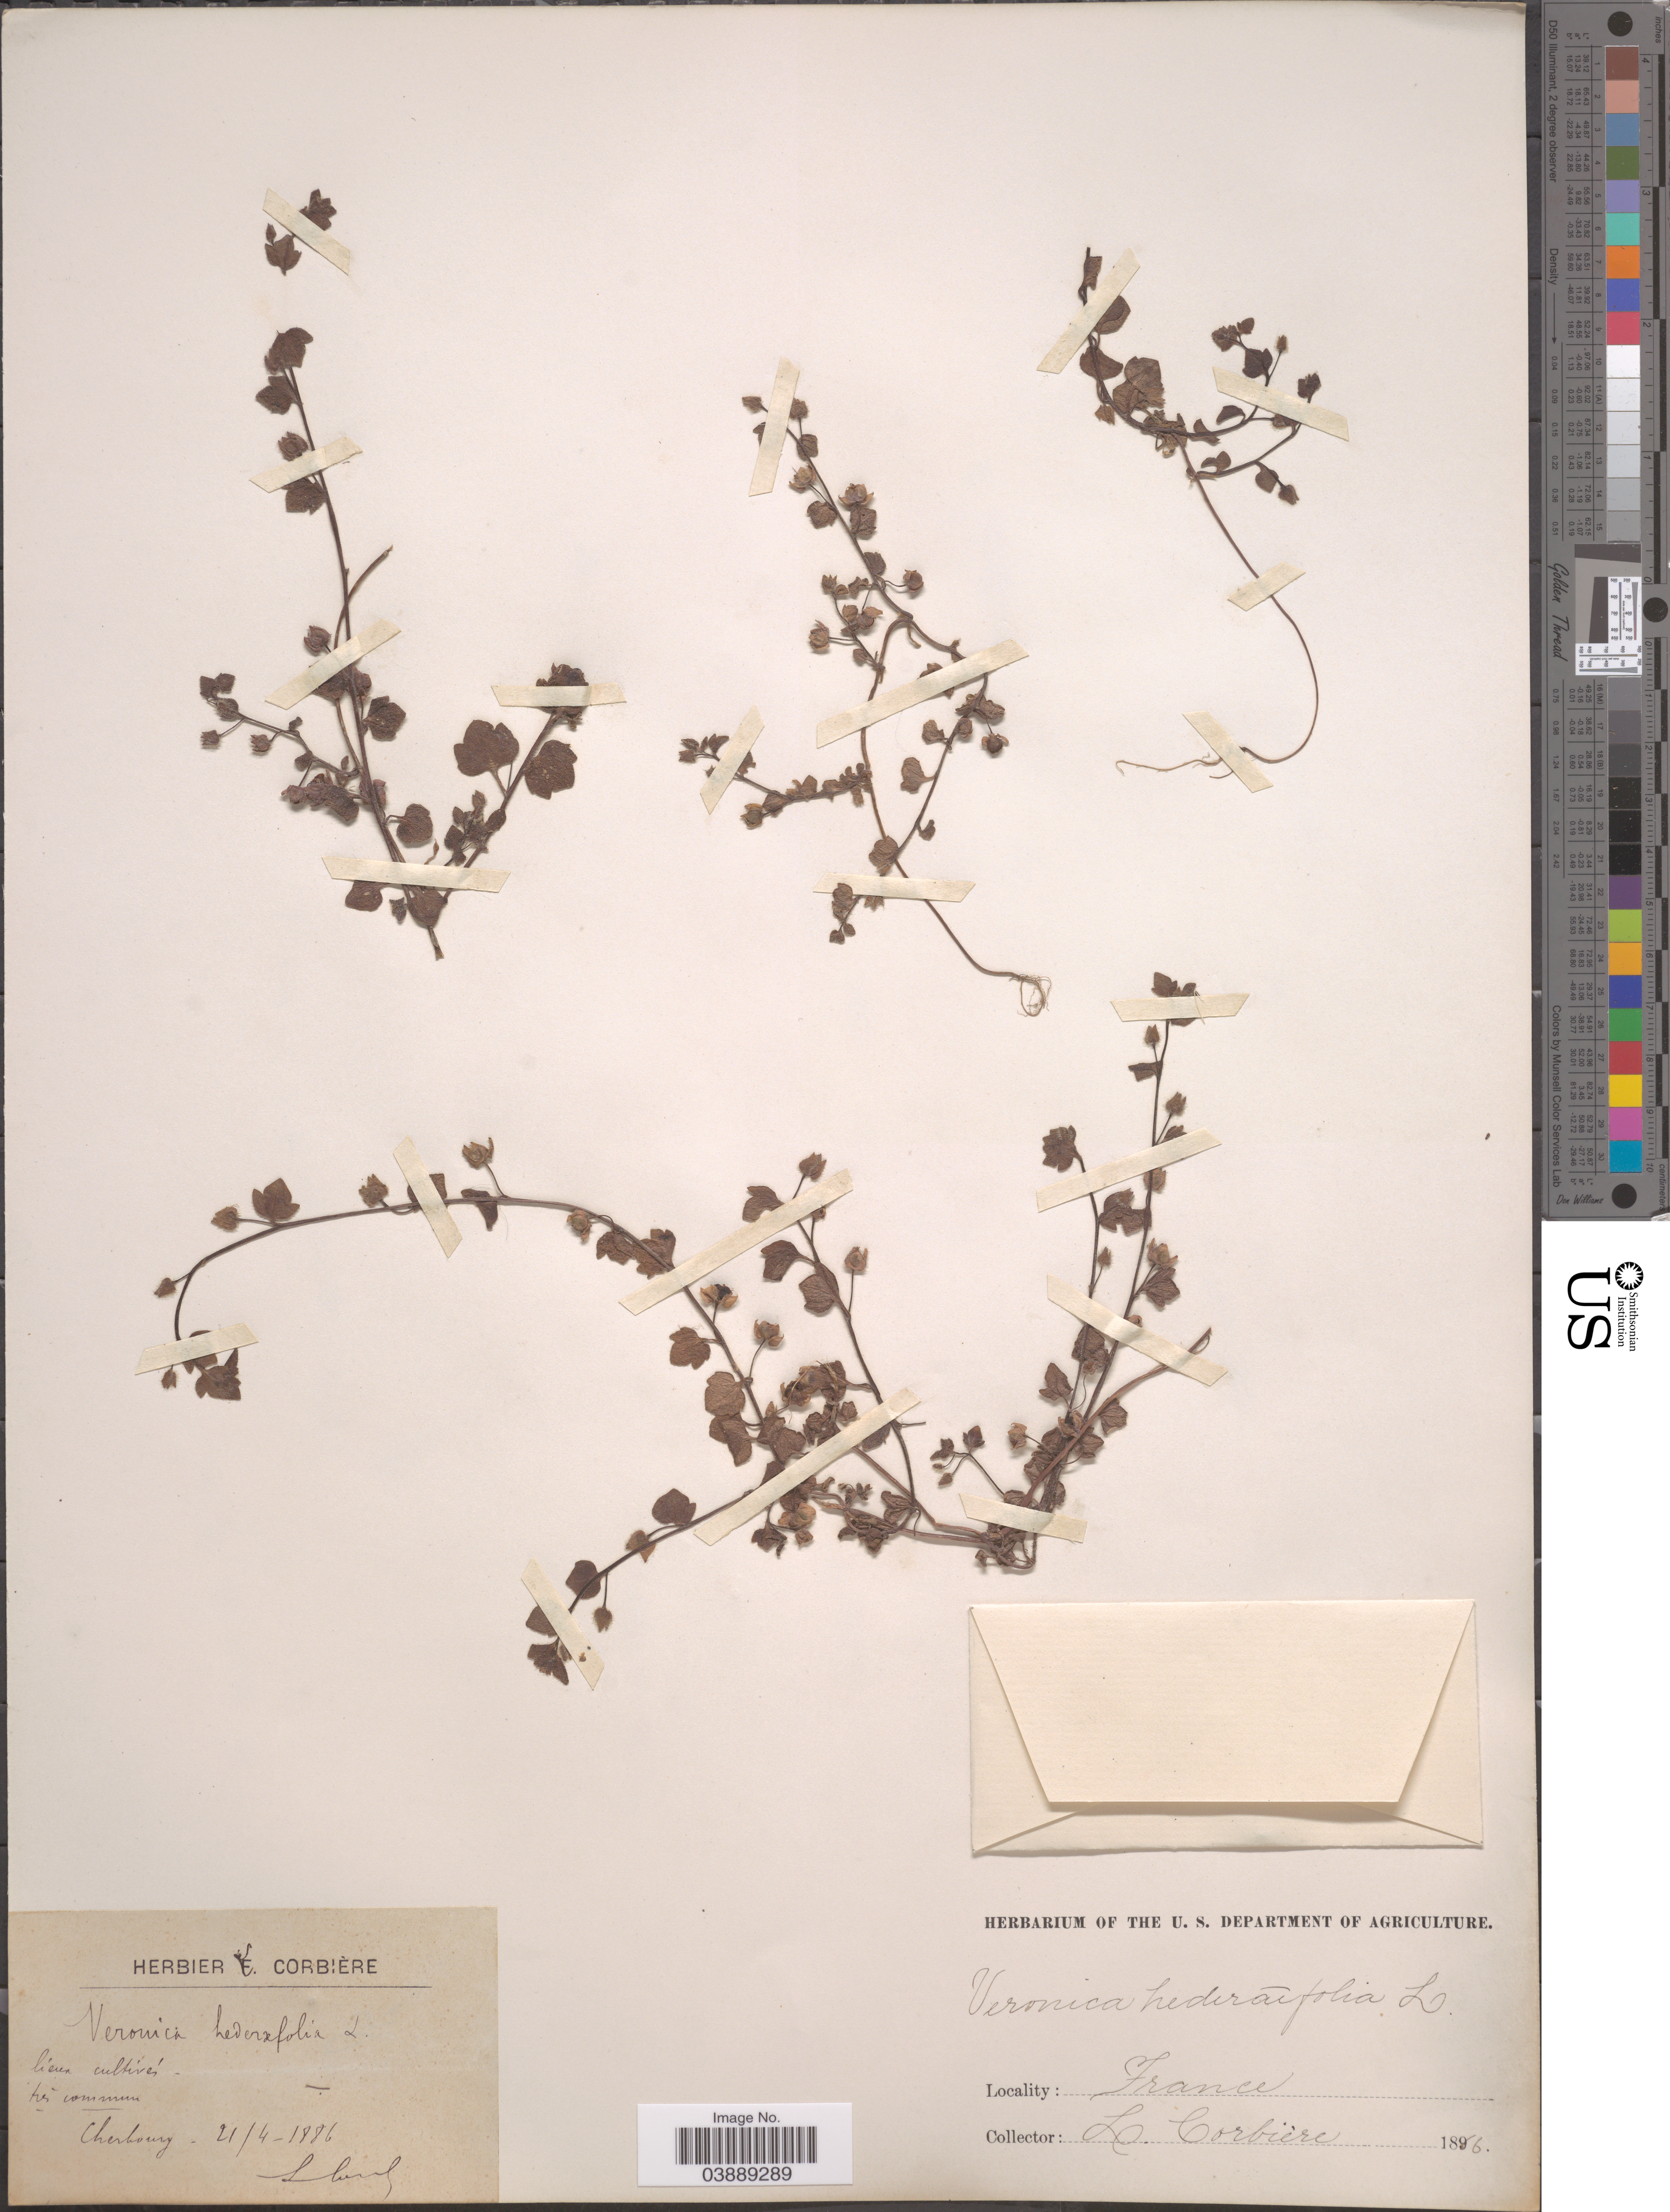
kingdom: Plantae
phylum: Tracheophyta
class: Magnoliopsida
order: Lamiales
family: Plantaginaceae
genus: Veronica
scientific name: Veronica hederifolia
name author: L.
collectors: L. Corbière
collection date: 1886-04-21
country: France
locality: Cherbourg.